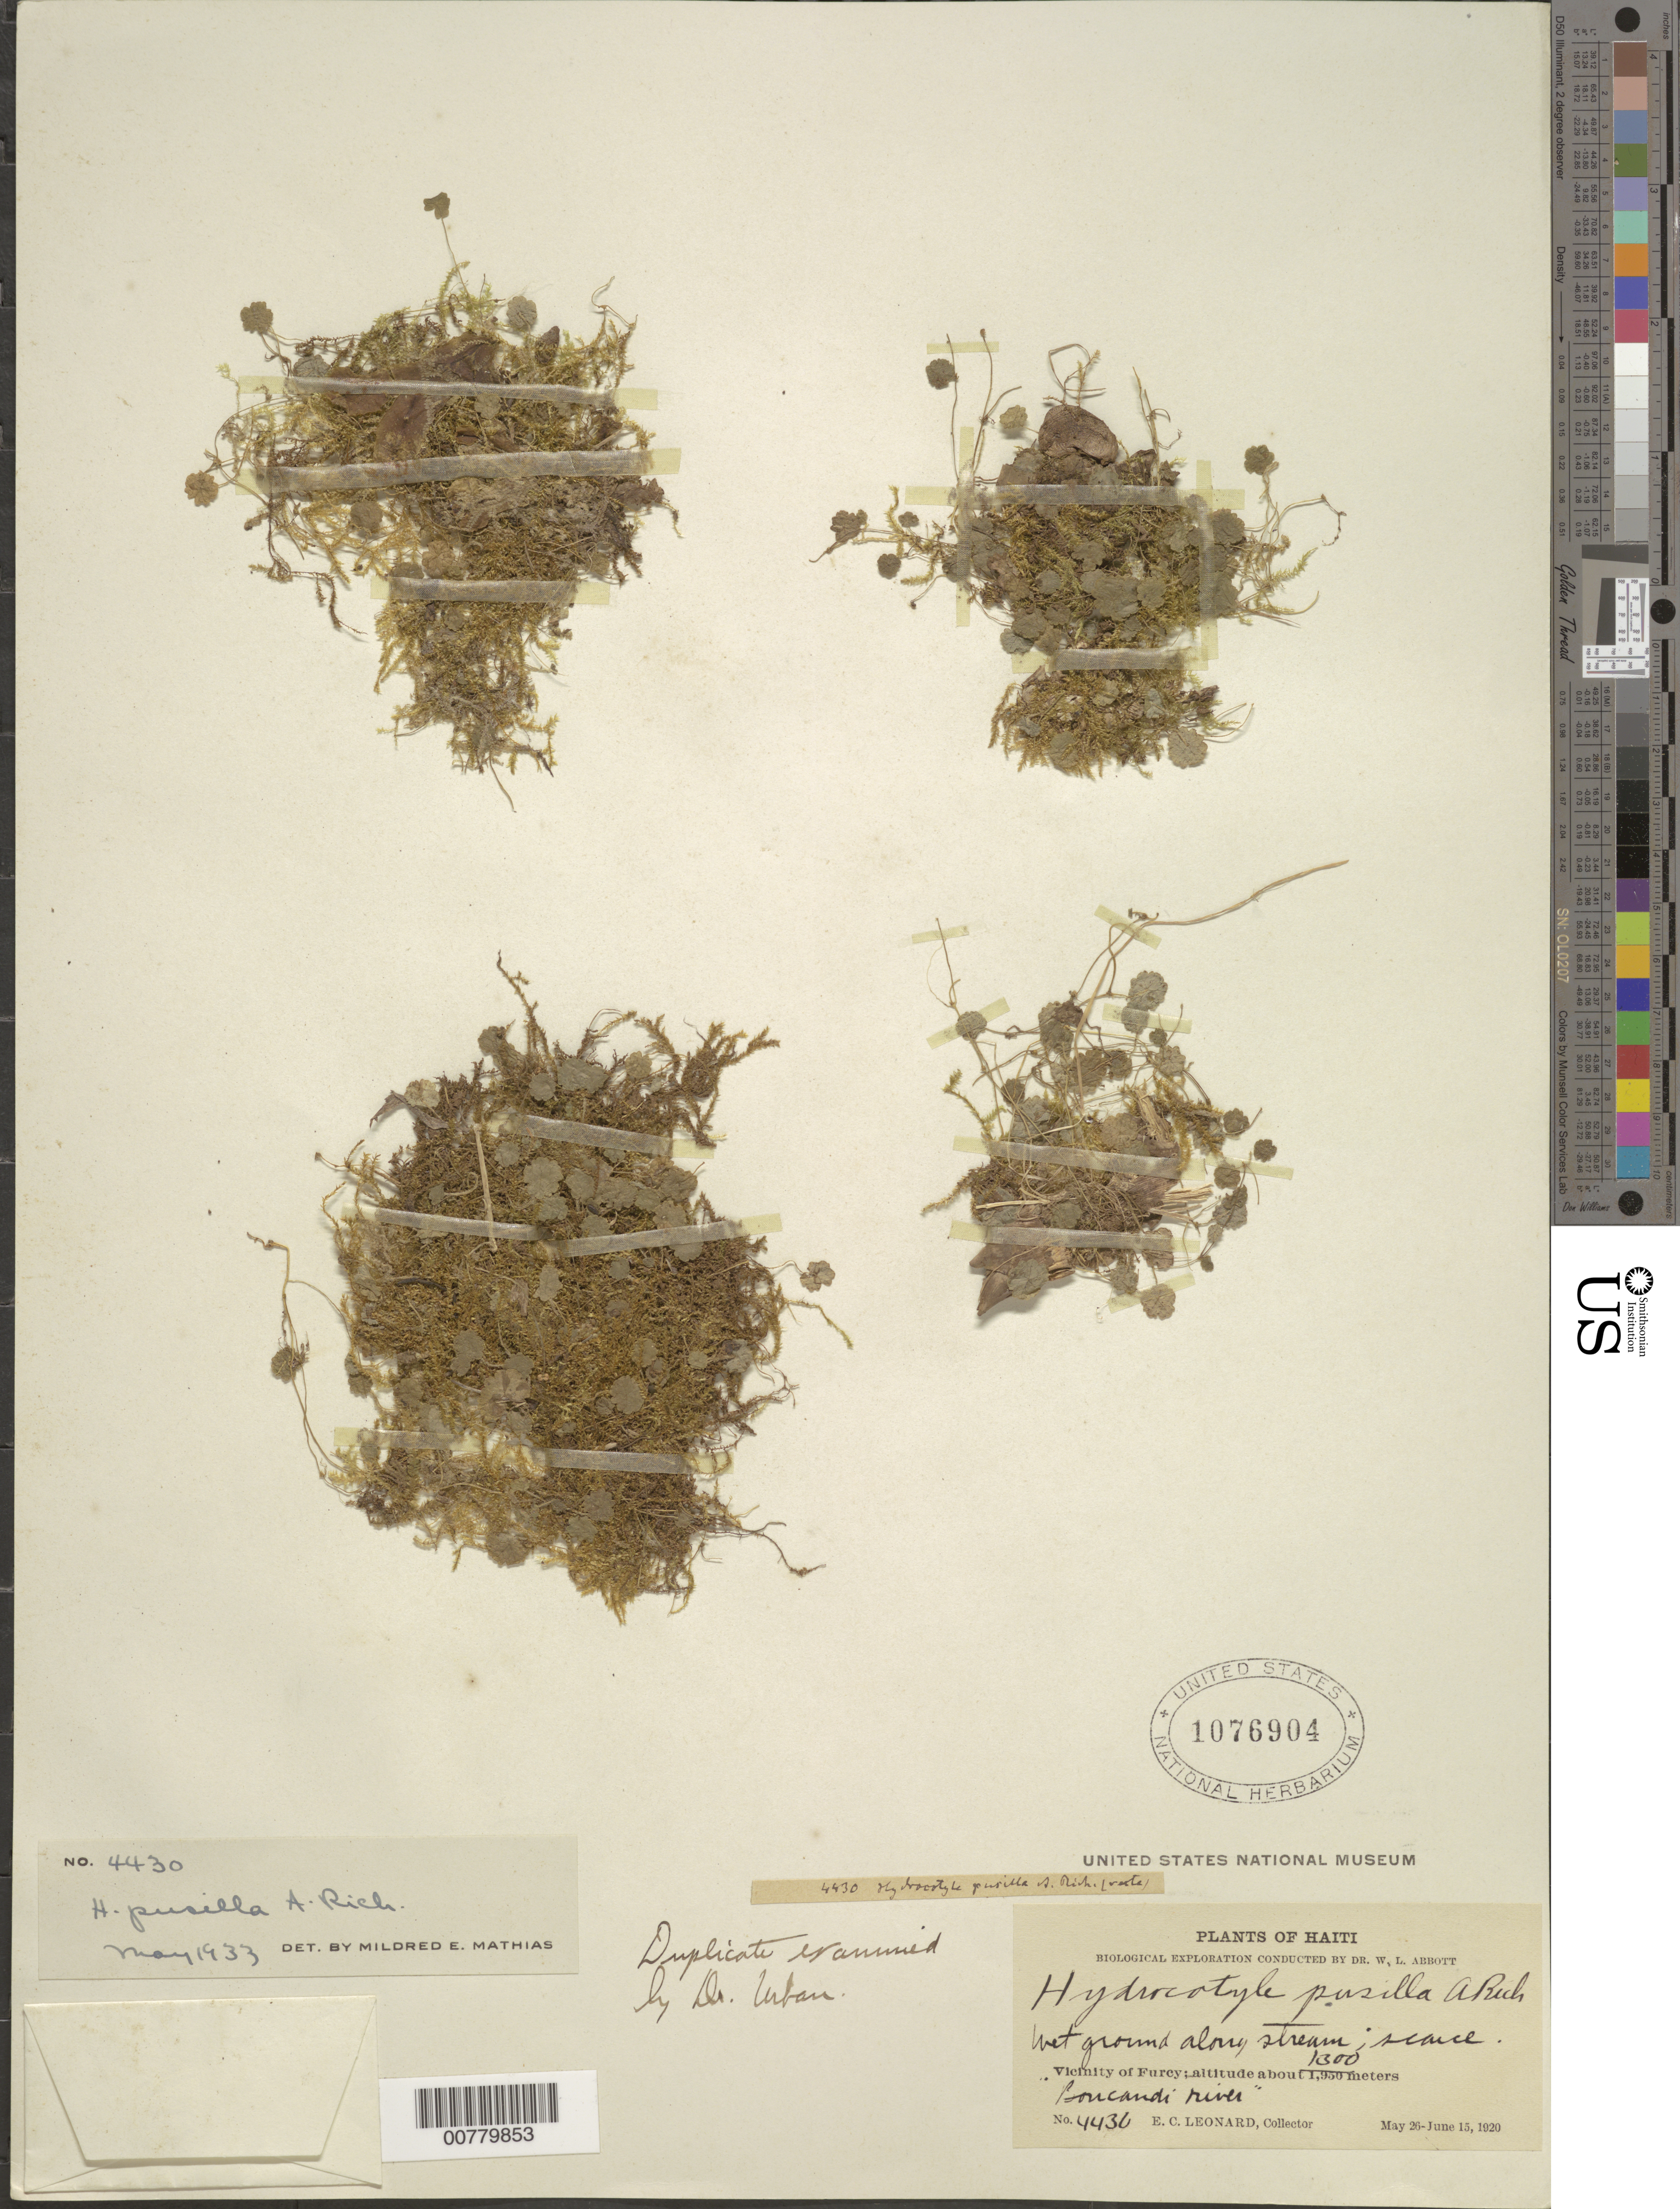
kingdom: Plantae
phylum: Tracheophyta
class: Magnoliopsida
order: Apiales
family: Araliaceae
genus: Hydrocotyle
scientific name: Hydrocotyle pusilla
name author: A. Rich.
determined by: Mathias, M. E.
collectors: E. C. Leonard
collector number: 4430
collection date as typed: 26 May 1920 15 Jun 1920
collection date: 1920-05-26/1920-06-15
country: Haiti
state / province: Ouest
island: Hispaniola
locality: Vicinity of Furcy, "Boncardi River".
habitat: Wet ground along stream.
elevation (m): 1300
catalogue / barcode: US 1076904